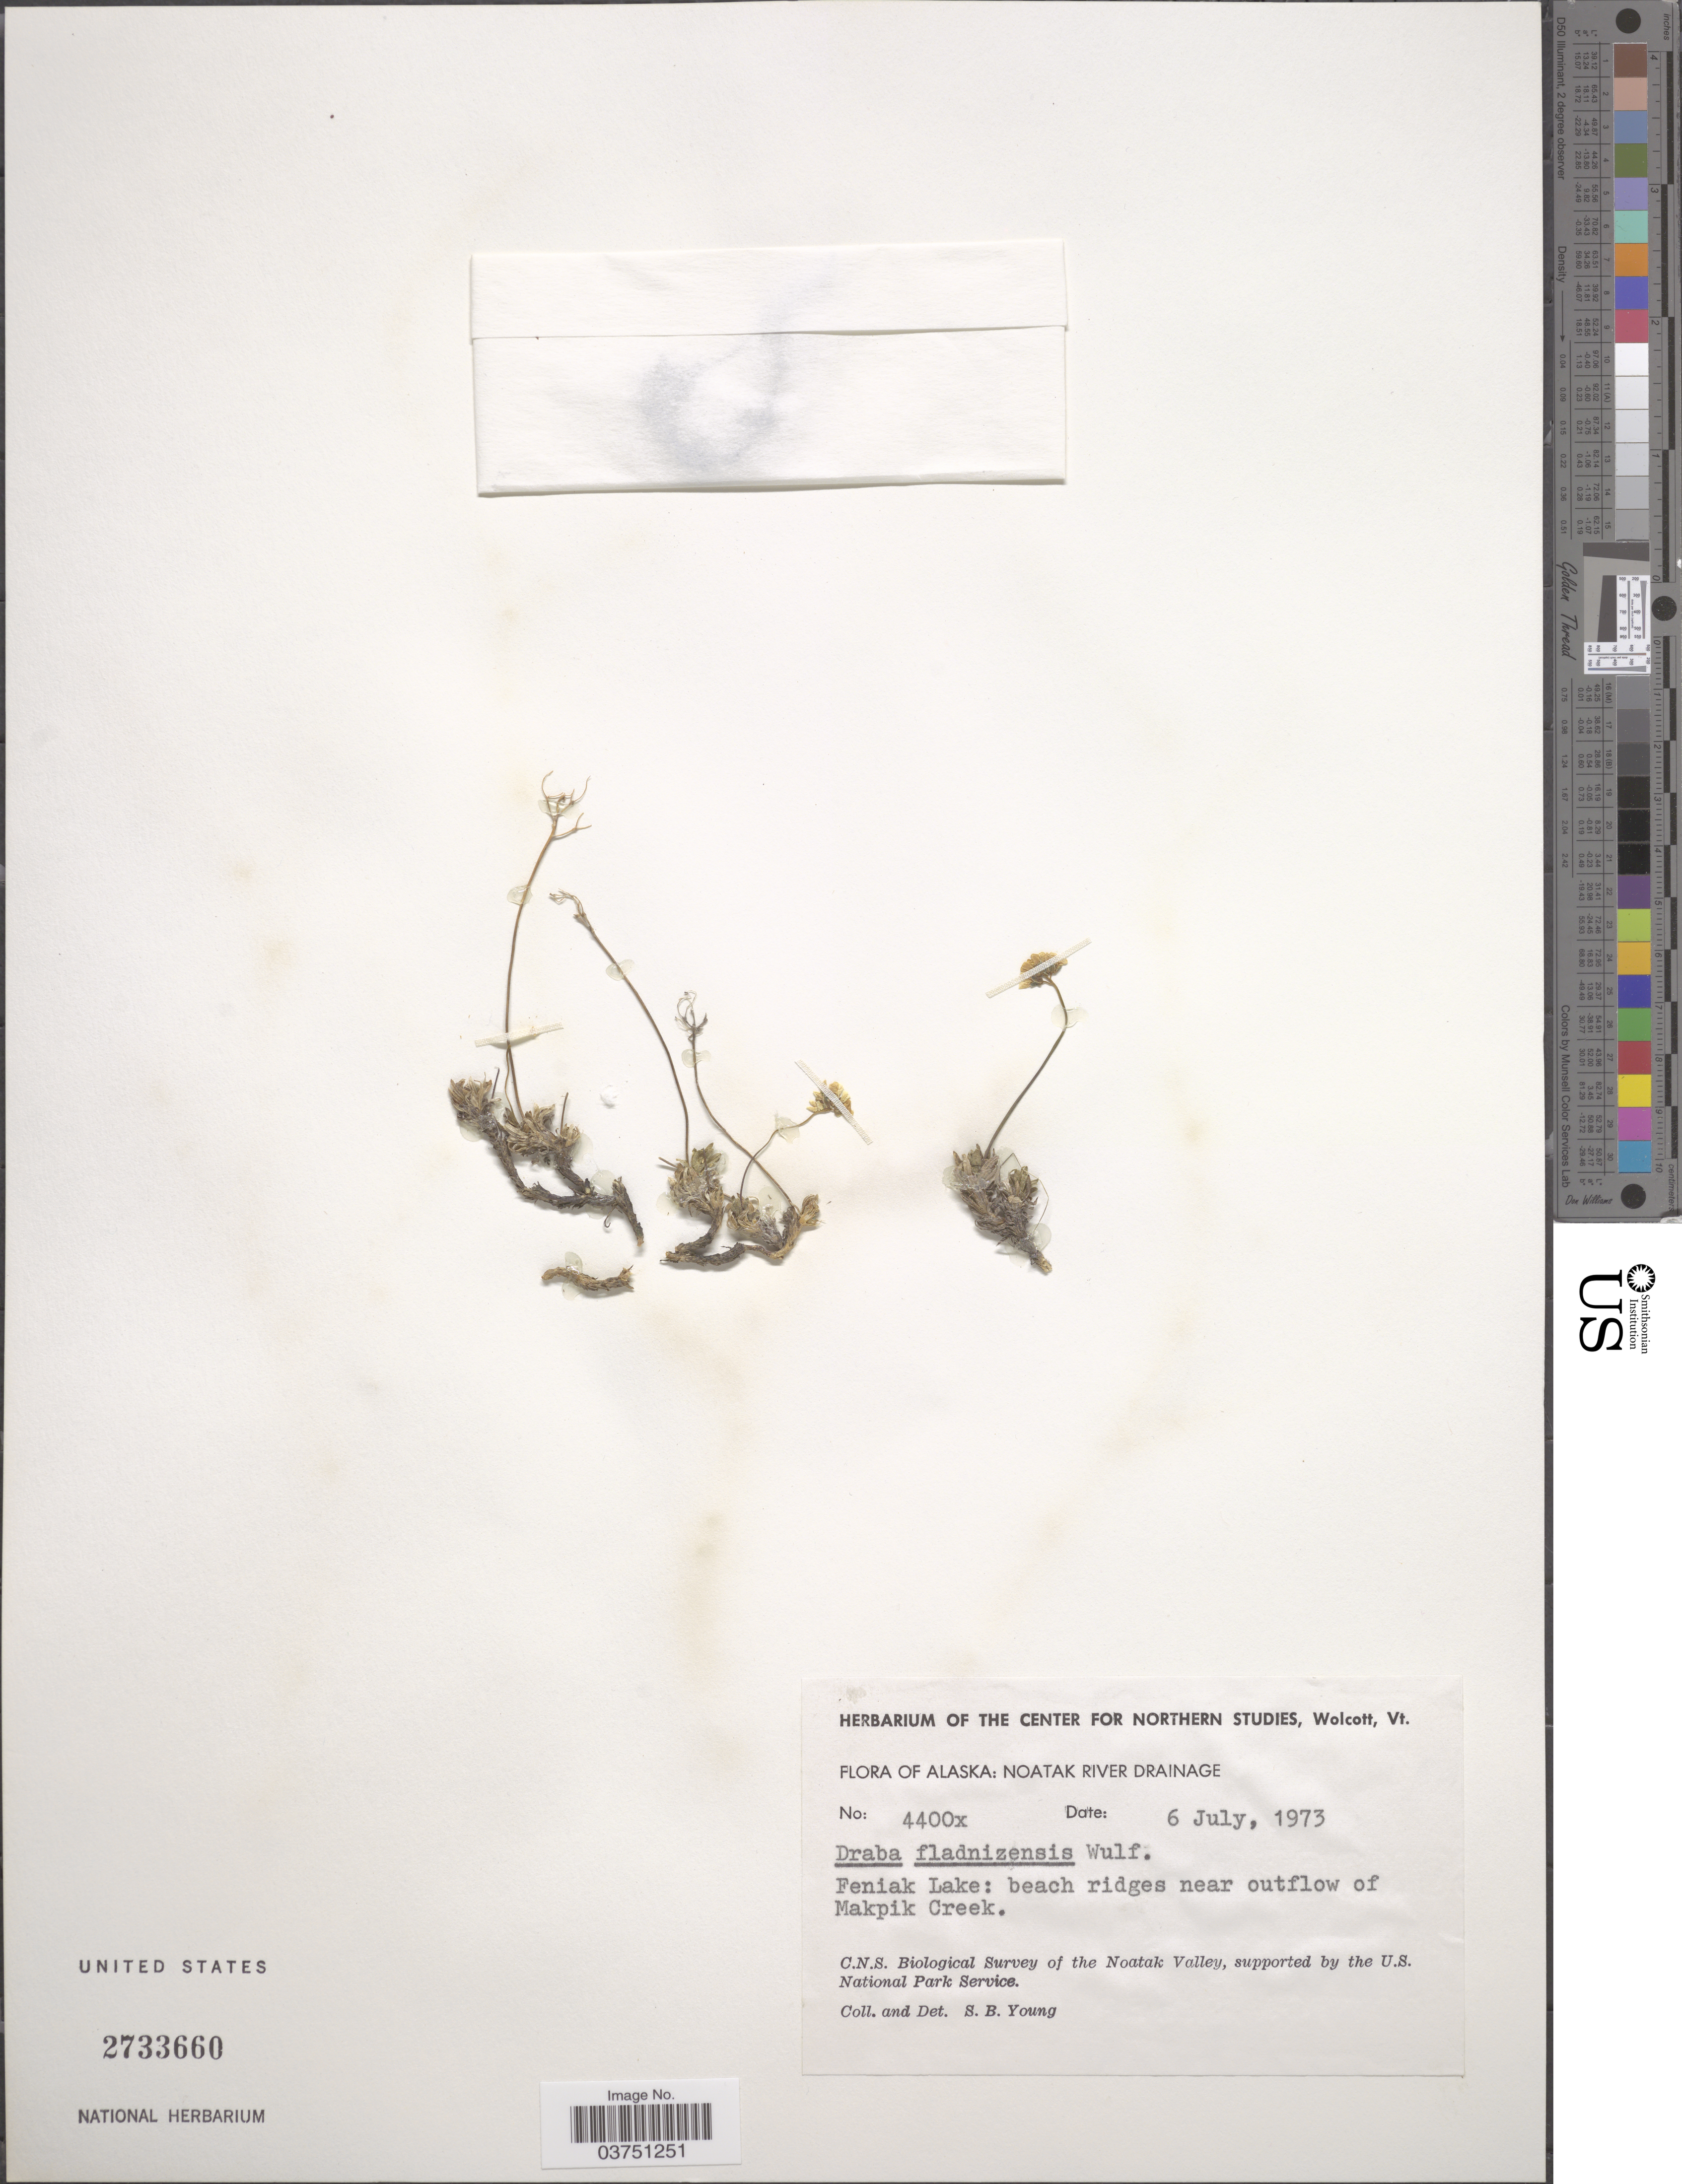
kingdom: Plantae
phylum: Tracheophyta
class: Magnoliopsida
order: Brassicales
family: Brassicaceae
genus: Draba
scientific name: Draba fladnizensis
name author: Wulfen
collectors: S. Young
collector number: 4400x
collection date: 1973-07-06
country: United States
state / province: Alaska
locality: Noatak River Drainage; Feniak Lake: beach ridges near outflow of Makpik Creek.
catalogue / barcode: US 2733660